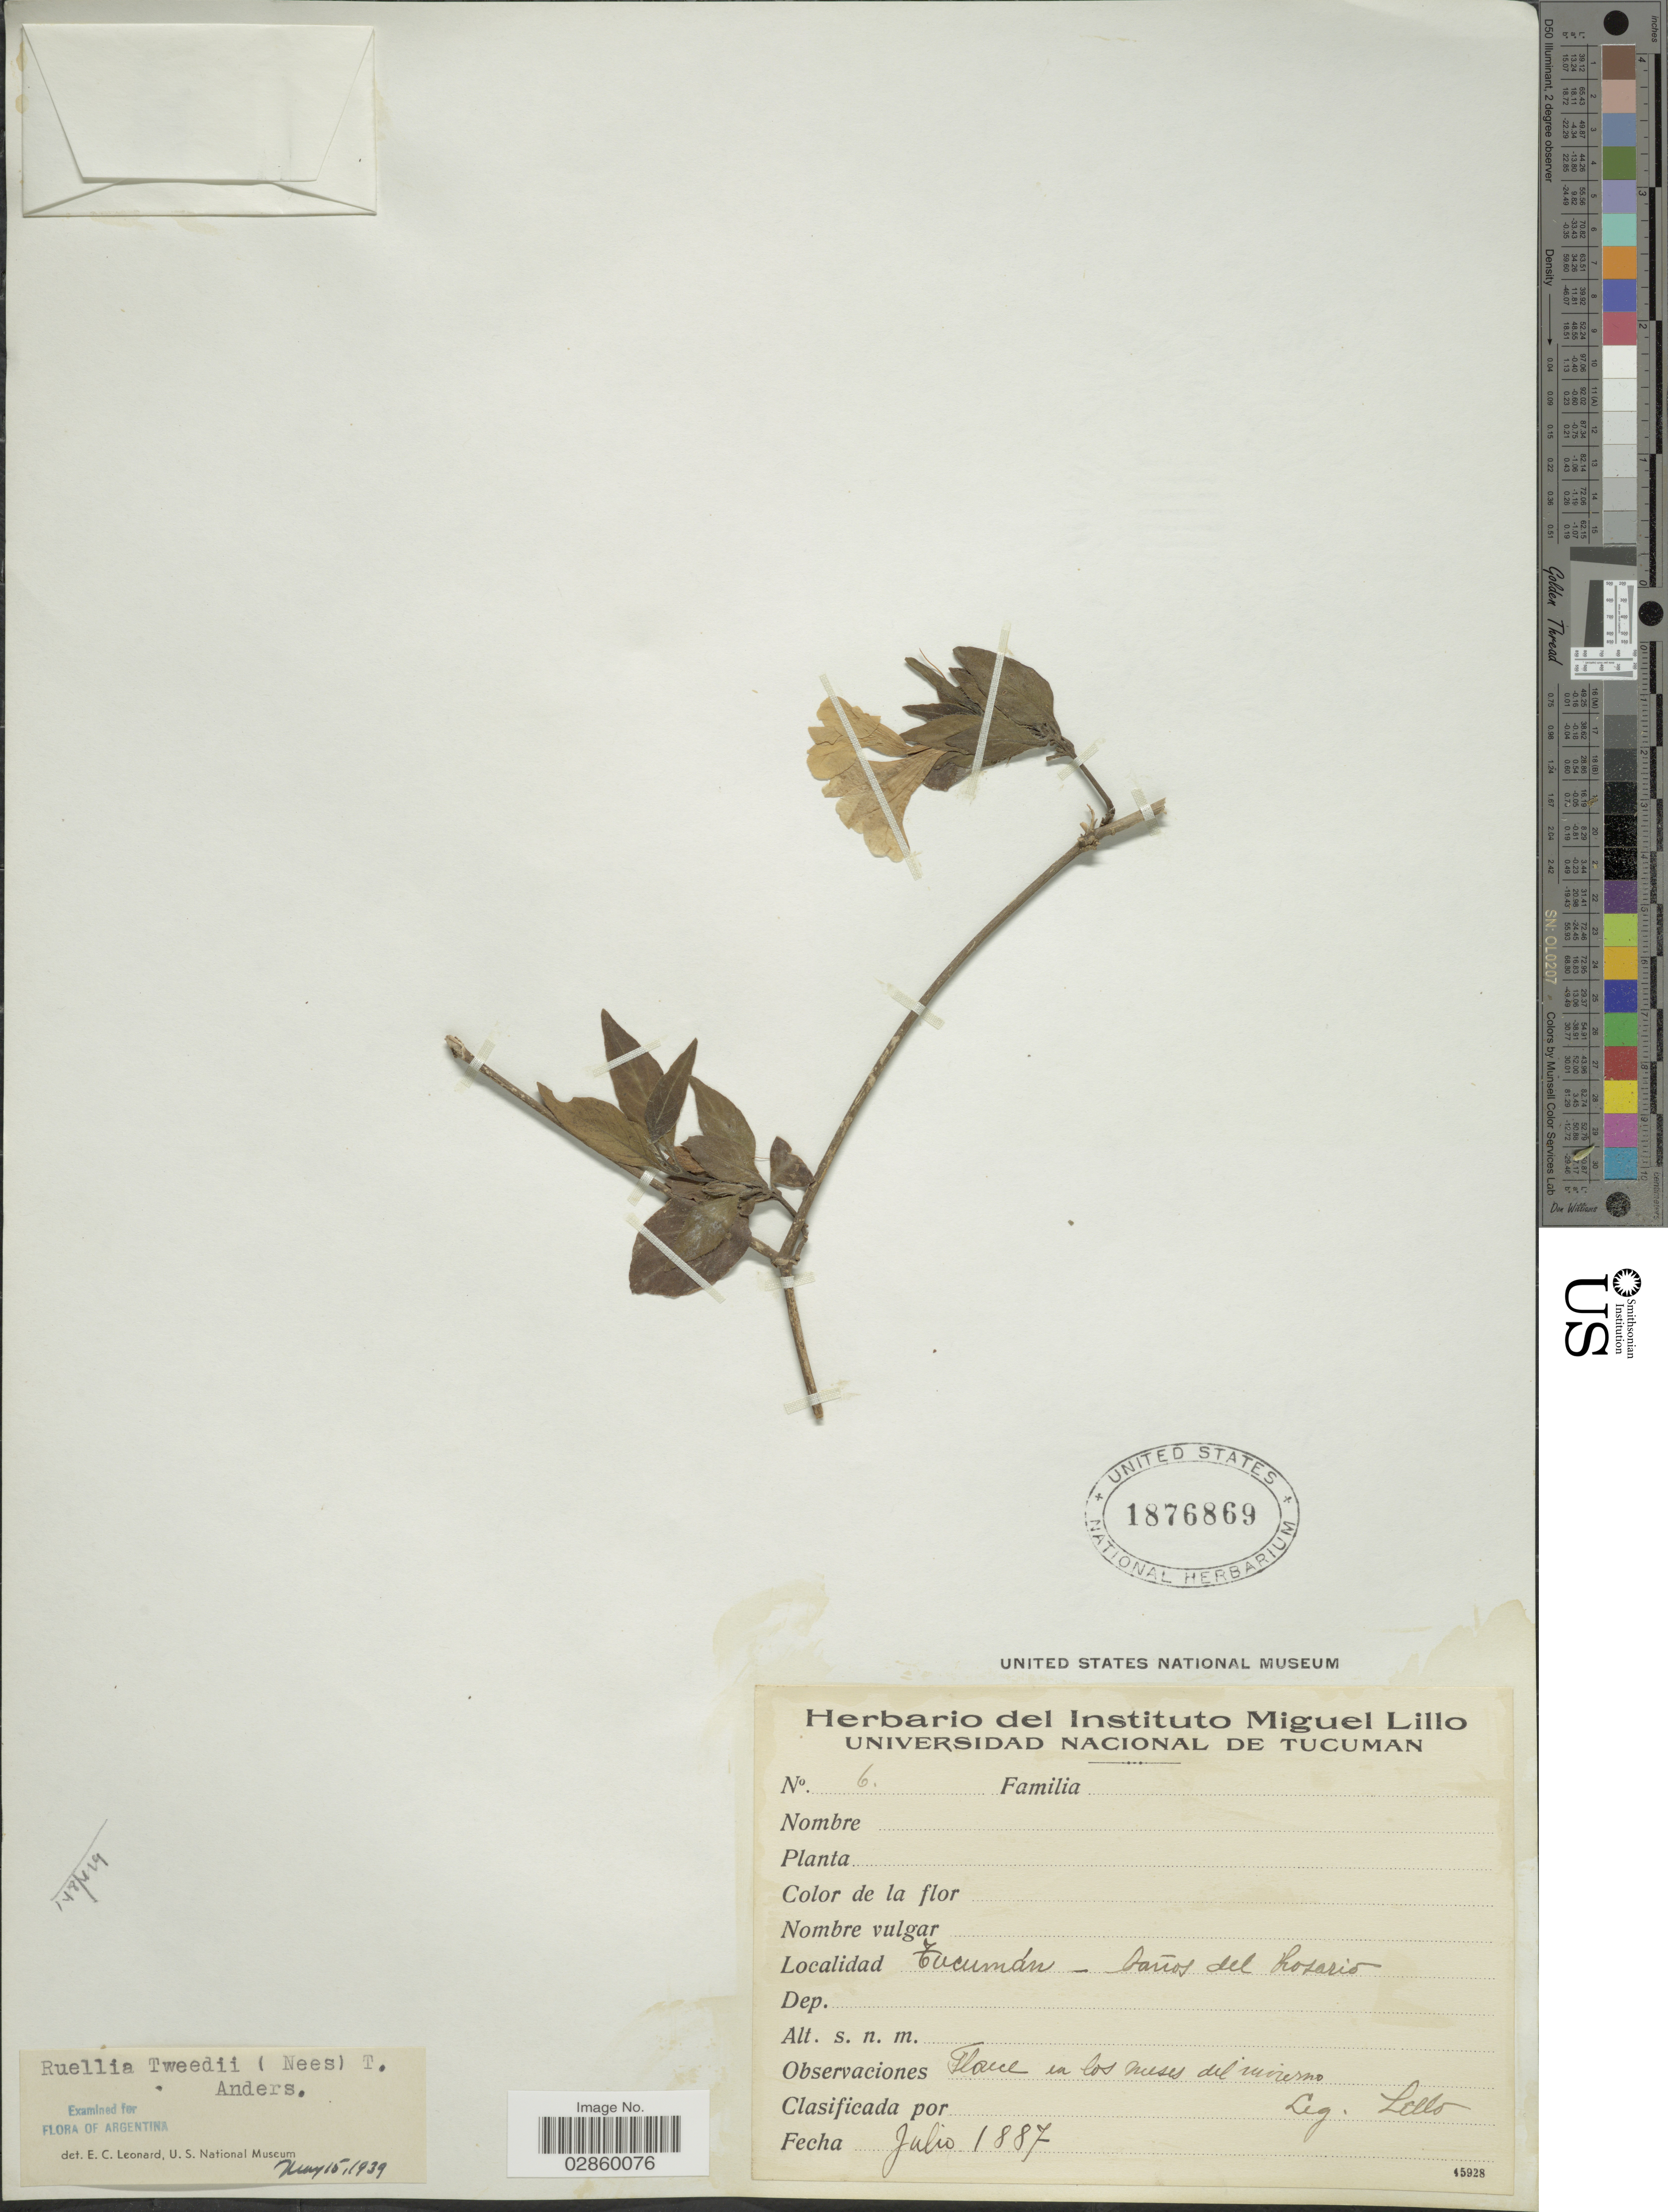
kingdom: Plantae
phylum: Tracheophyta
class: Magnoliopsida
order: Lamiales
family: Acanthaceae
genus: Ruellia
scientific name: Ruellia erythropus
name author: (Nees) Lindau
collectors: M. Lillo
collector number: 6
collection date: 1887-07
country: Argentina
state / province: Tucuman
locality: Tucumán - Baños del Rosario.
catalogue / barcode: US 1876869